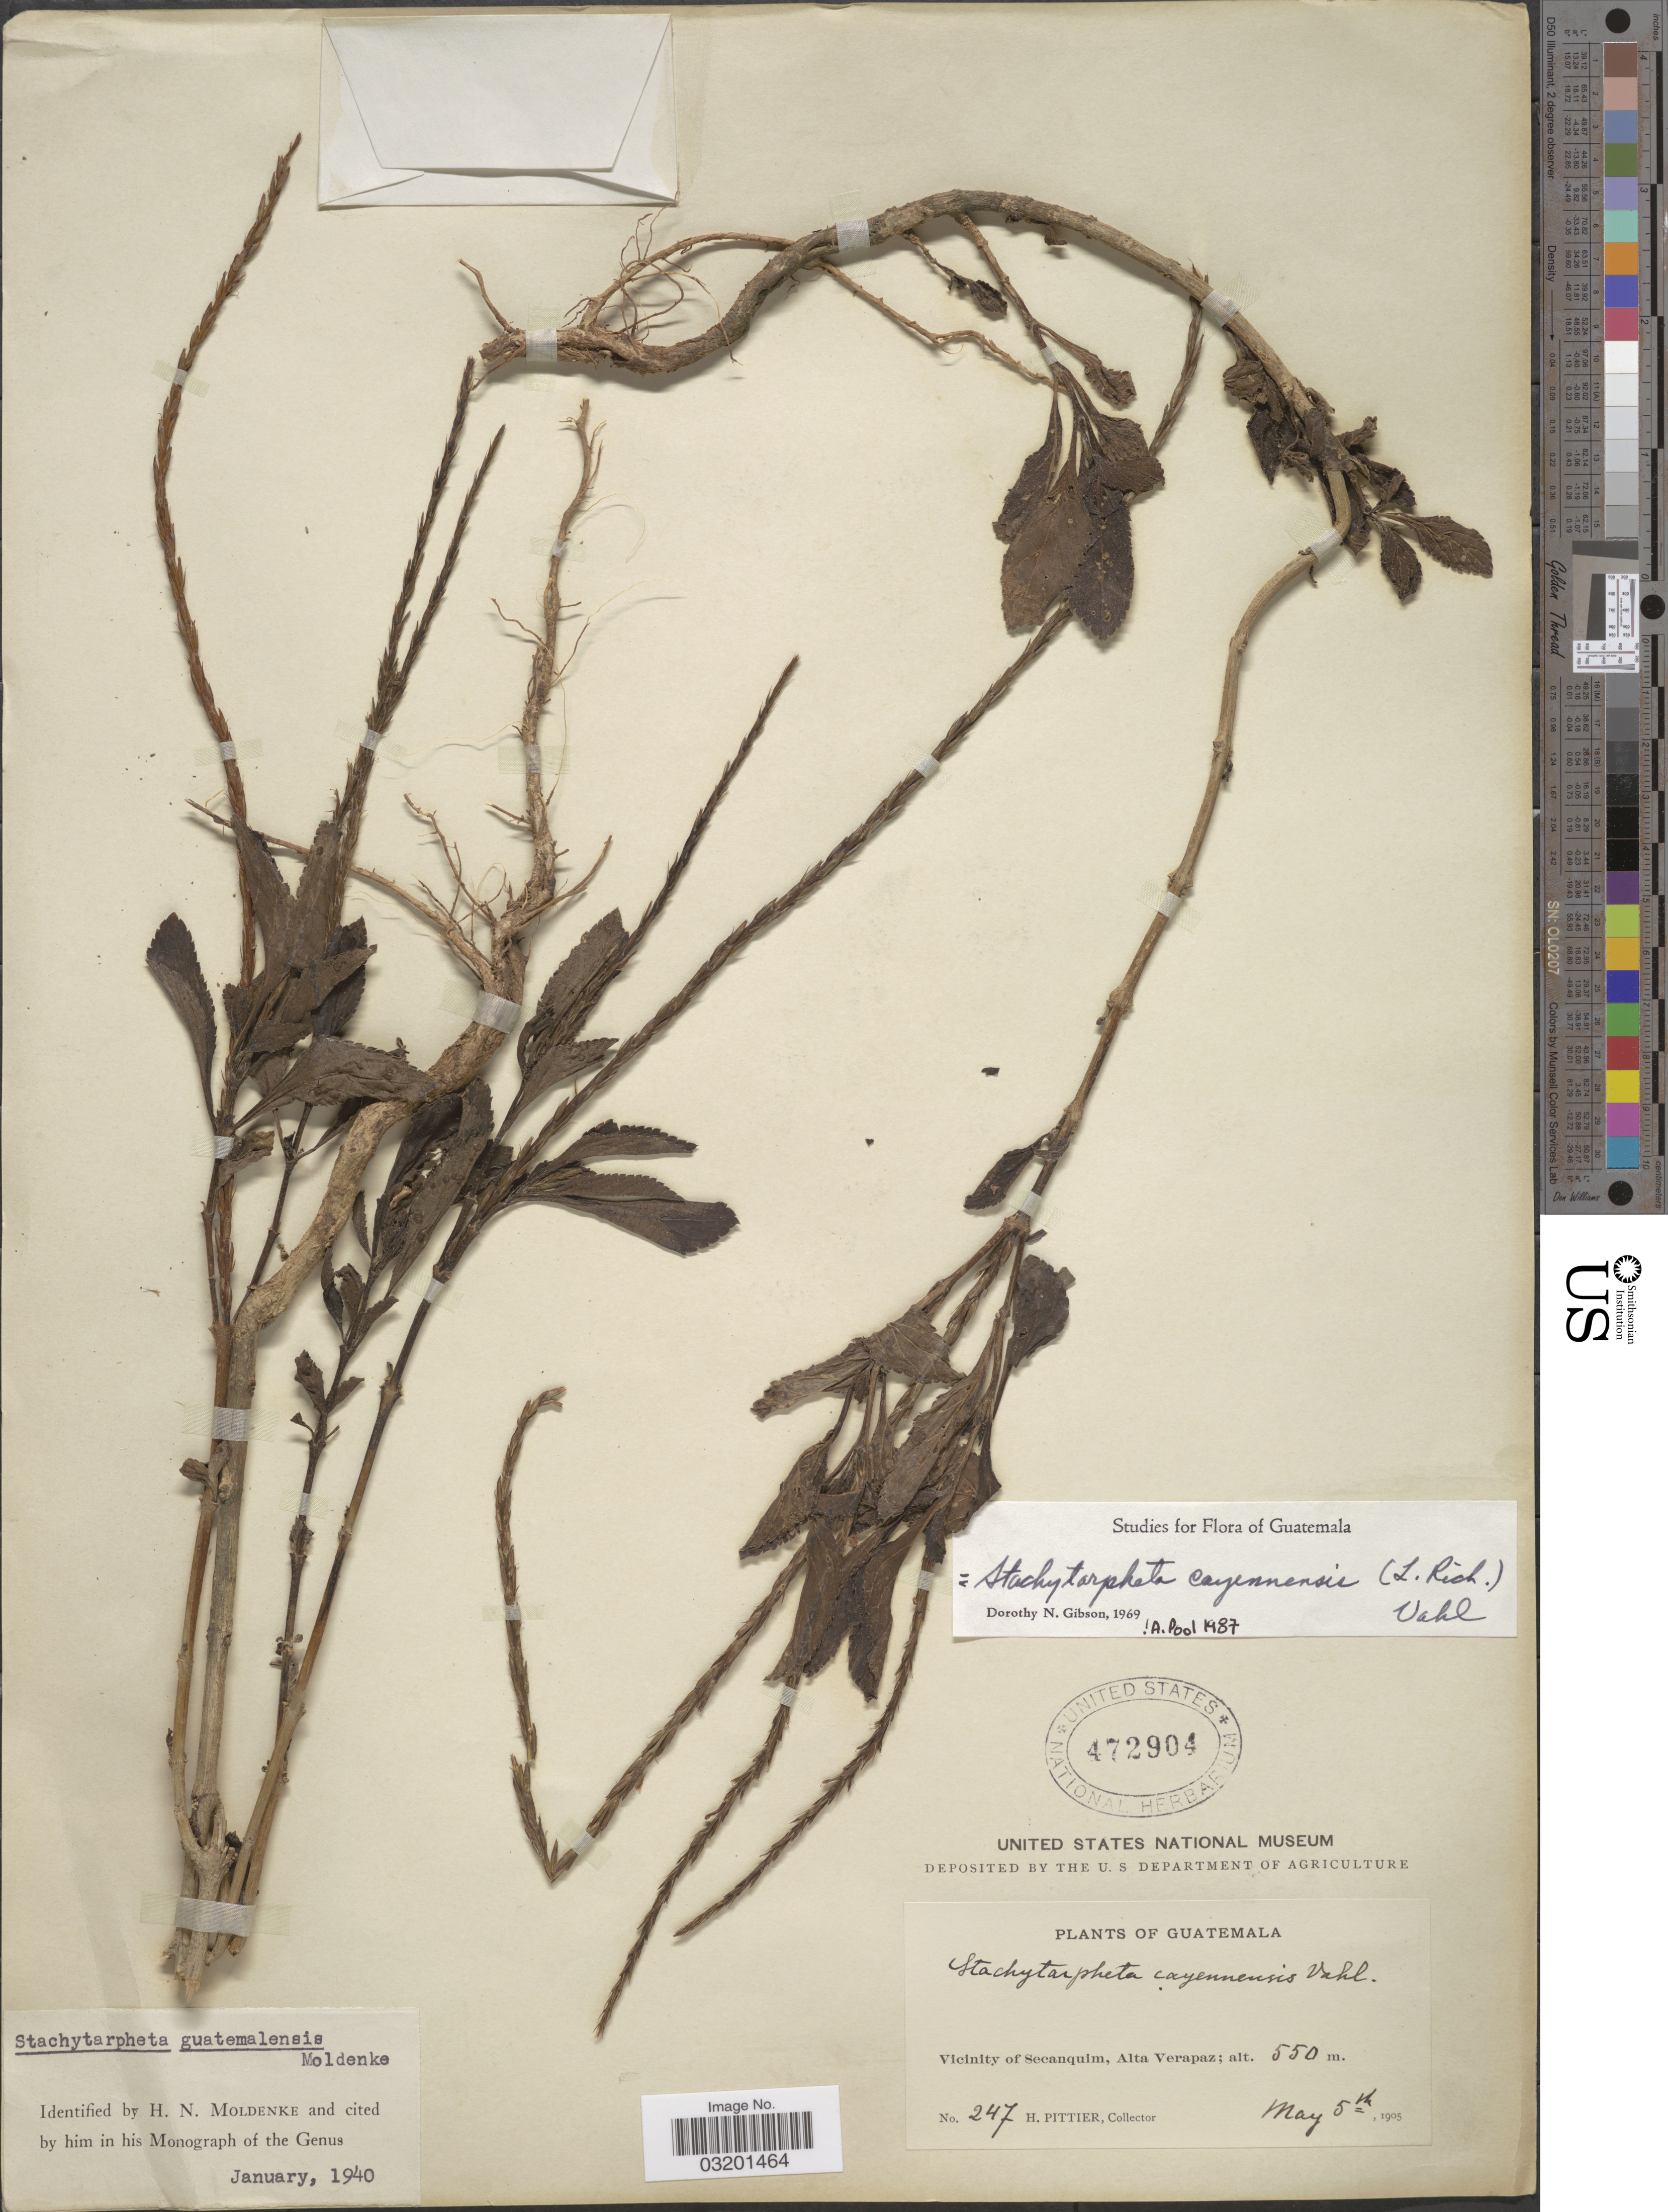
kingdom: Plantae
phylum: Tracheophyta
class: Magnoliopsida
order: Lamiales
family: Verbenaceae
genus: Stachytarpheta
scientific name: Stachytarpheta cayennensis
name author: (Rich.) Vahl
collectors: H. F. Pittier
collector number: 247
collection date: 1905-05-05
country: Guatemala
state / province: Alta Verapaz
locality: Vicinity of Secanquim.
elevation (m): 550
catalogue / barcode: US 472904